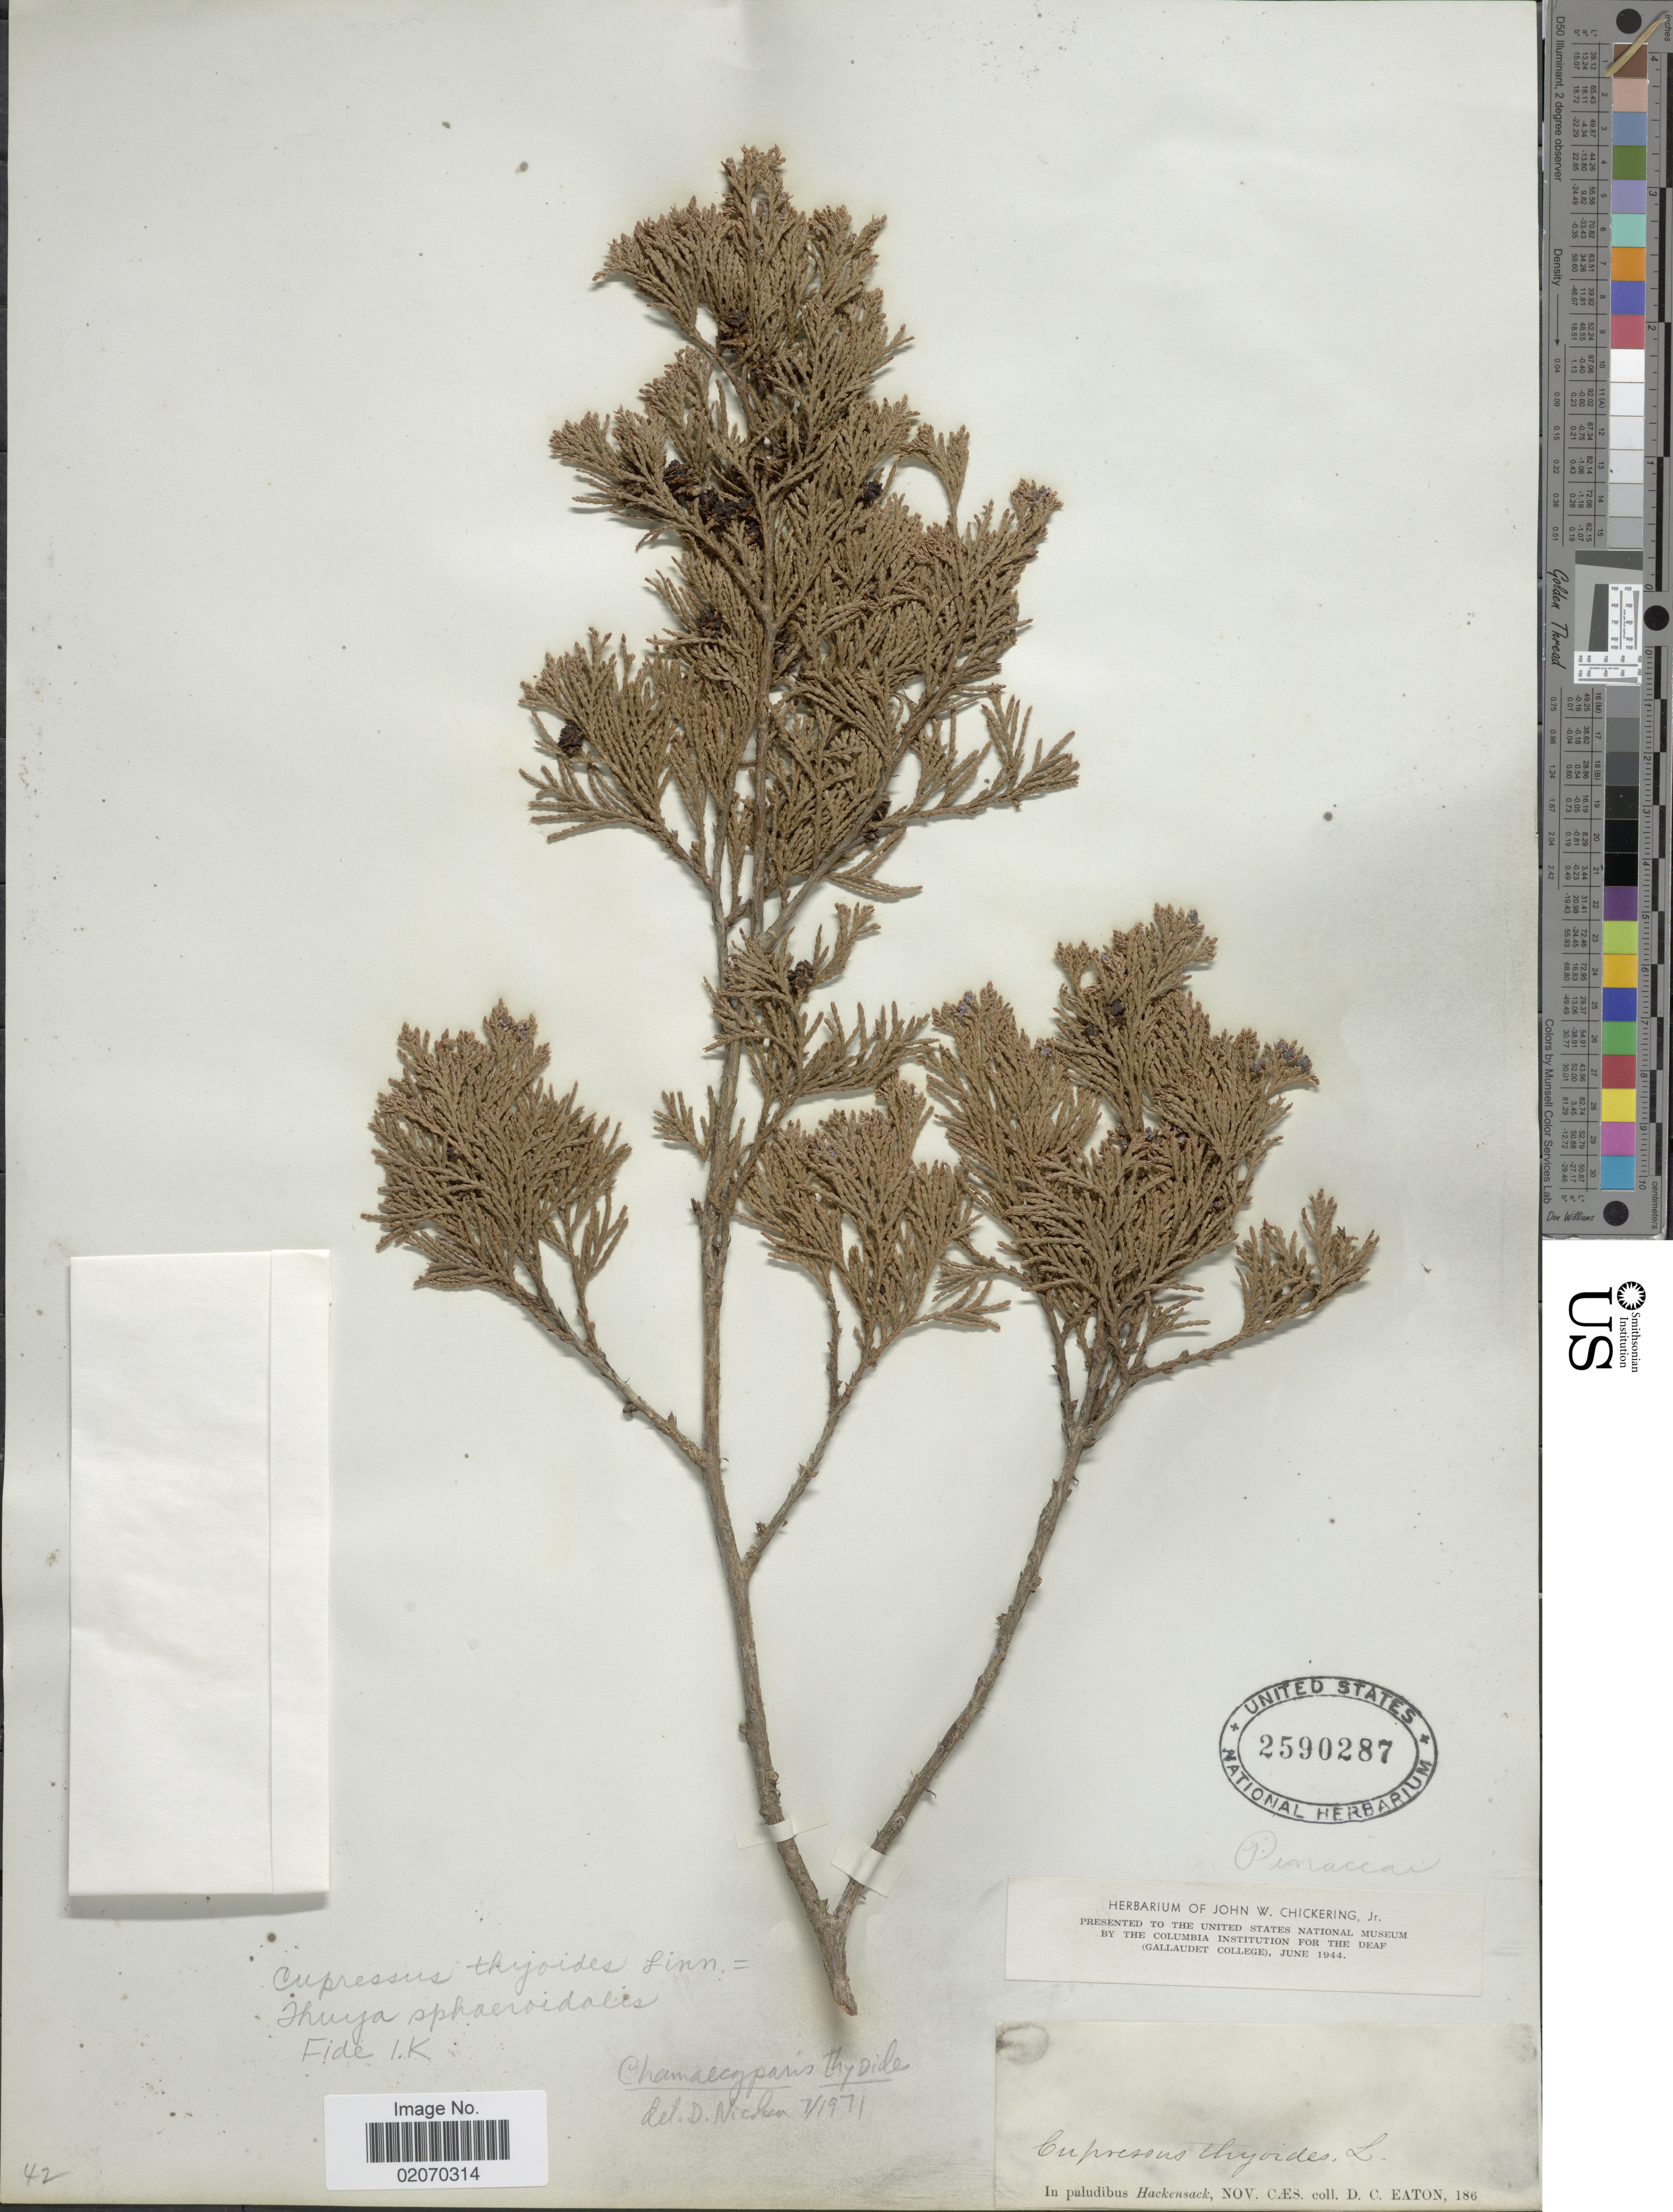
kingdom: Plantae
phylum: Tracheophyta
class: Pinopsida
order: Pinales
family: Cupressaceae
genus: Chamaecyparis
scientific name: Chamaecyparis thyoides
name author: (L.) Britton, Stearns & Poggenb.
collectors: D. Eaton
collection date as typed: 186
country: United States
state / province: North Carolina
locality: Hackensack, Nov. Caes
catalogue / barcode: US 2590287